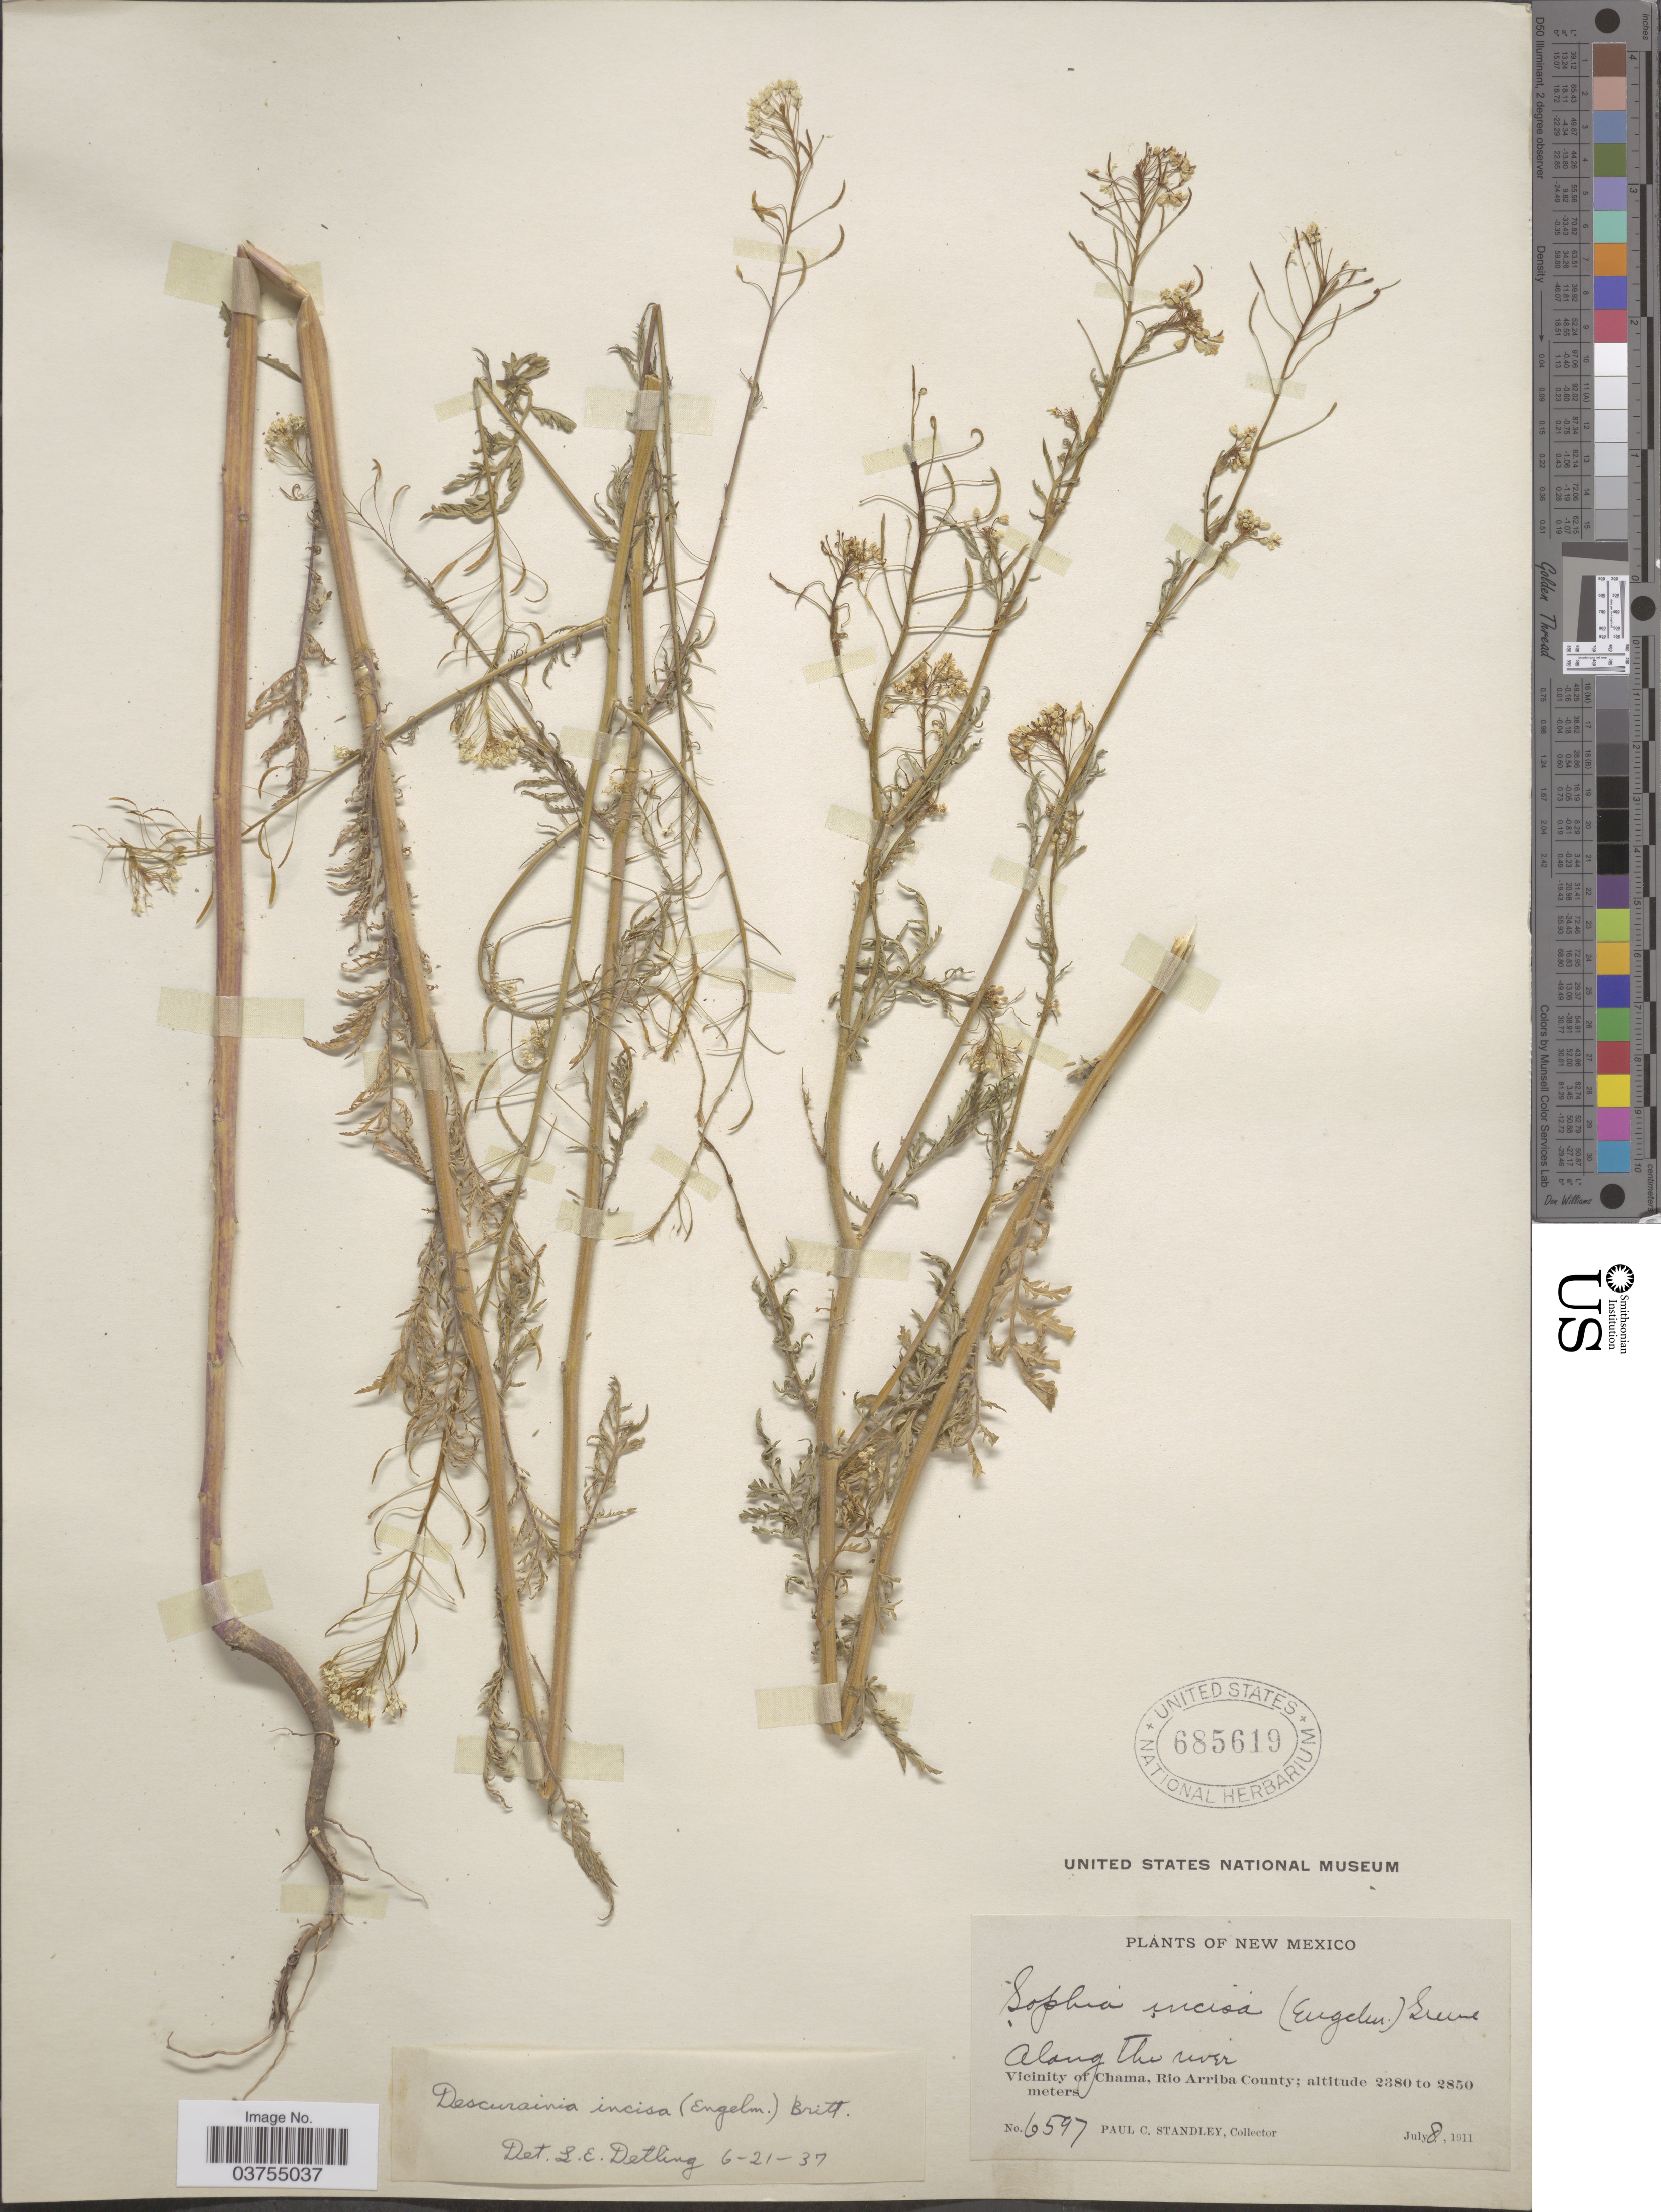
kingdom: Plantae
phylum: Tracheophyta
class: Magnoliopsida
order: Brassicales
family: Brassicaceae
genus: Descurainia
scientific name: Descurainia richardsonii subsp. incisa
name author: (Engelm. ex A. Gray) Detling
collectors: P. C. Standley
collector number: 6597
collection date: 1911-07-08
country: United States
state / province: New Mexico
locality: Along the river. Vicinity of Chama, Rio Arriba County.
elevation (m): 2380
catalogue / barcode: US 685619